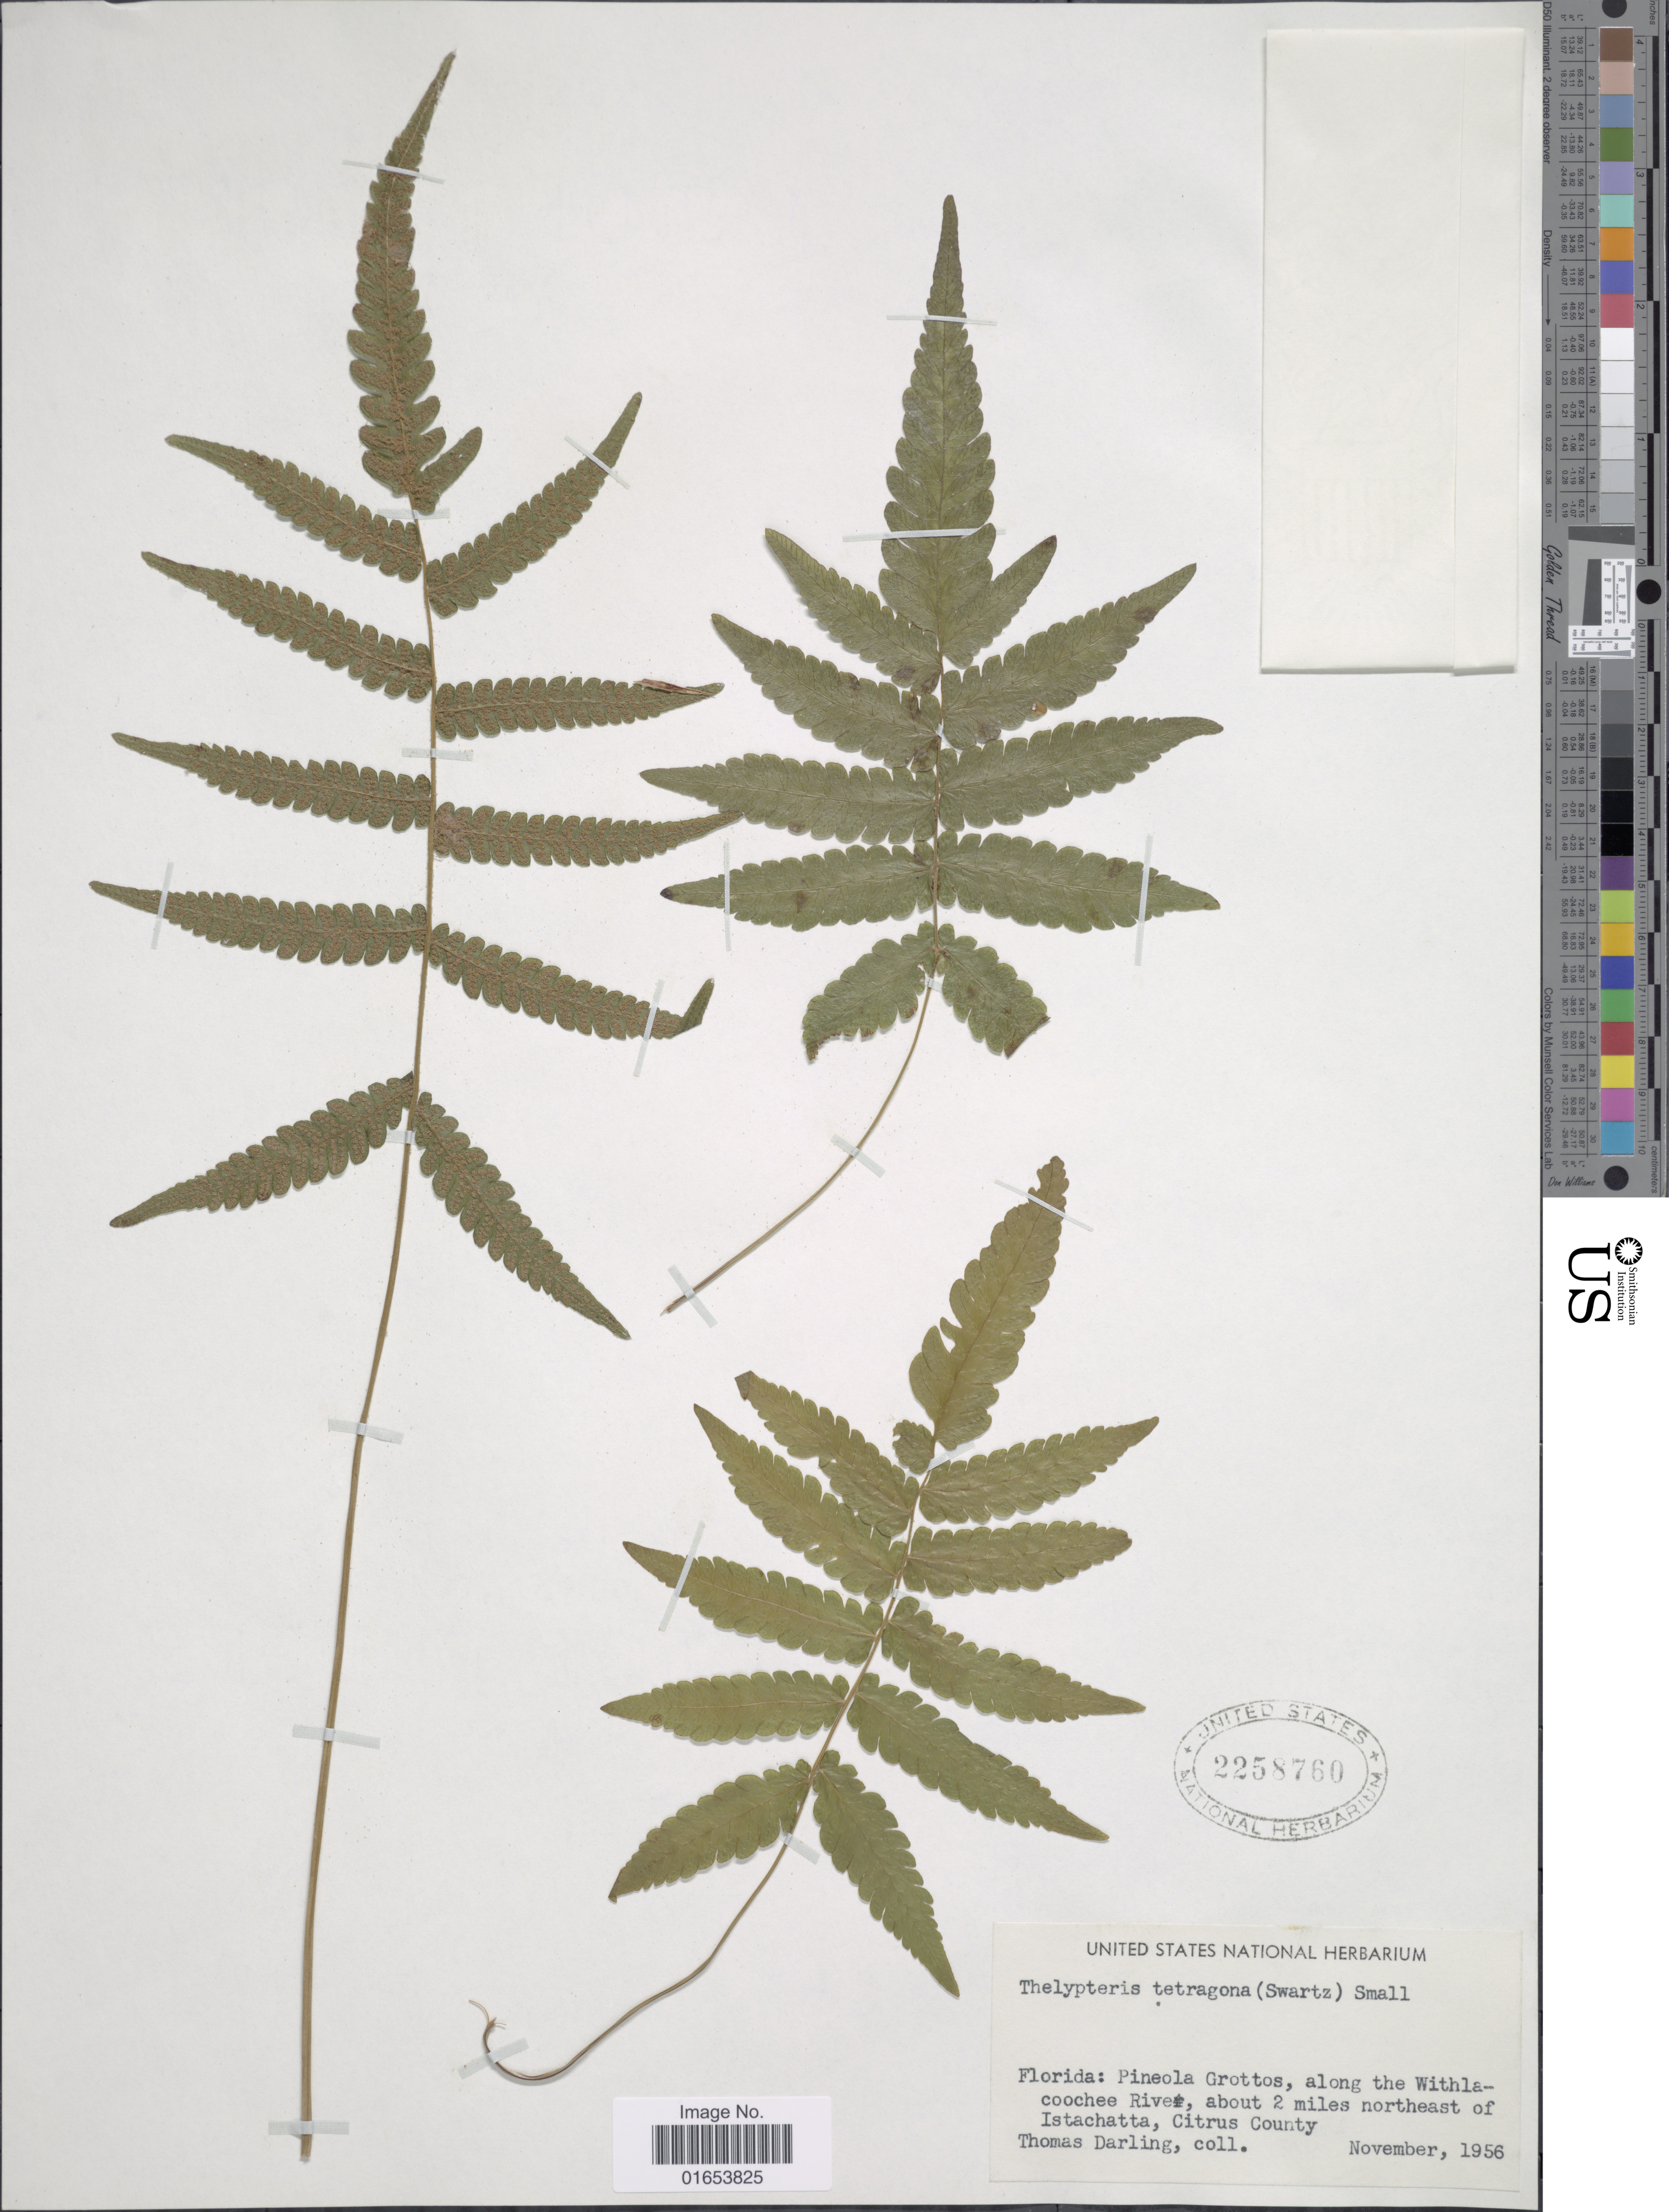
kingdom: Plantae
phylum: Tracheophyta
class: Polypodiopsida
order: Polypodiales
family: Thelypteridaceae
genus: Goniopteris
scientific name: Goniopteris subtetragona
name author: (Link) Vareschi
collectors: T. Darling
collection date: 1956-11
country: United States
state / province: Florida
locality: Florida: Pineola Grottos, along the Withlacoochee River, about 2 miles northeast of Istachatta, Citrus County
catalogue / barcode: US 2258760